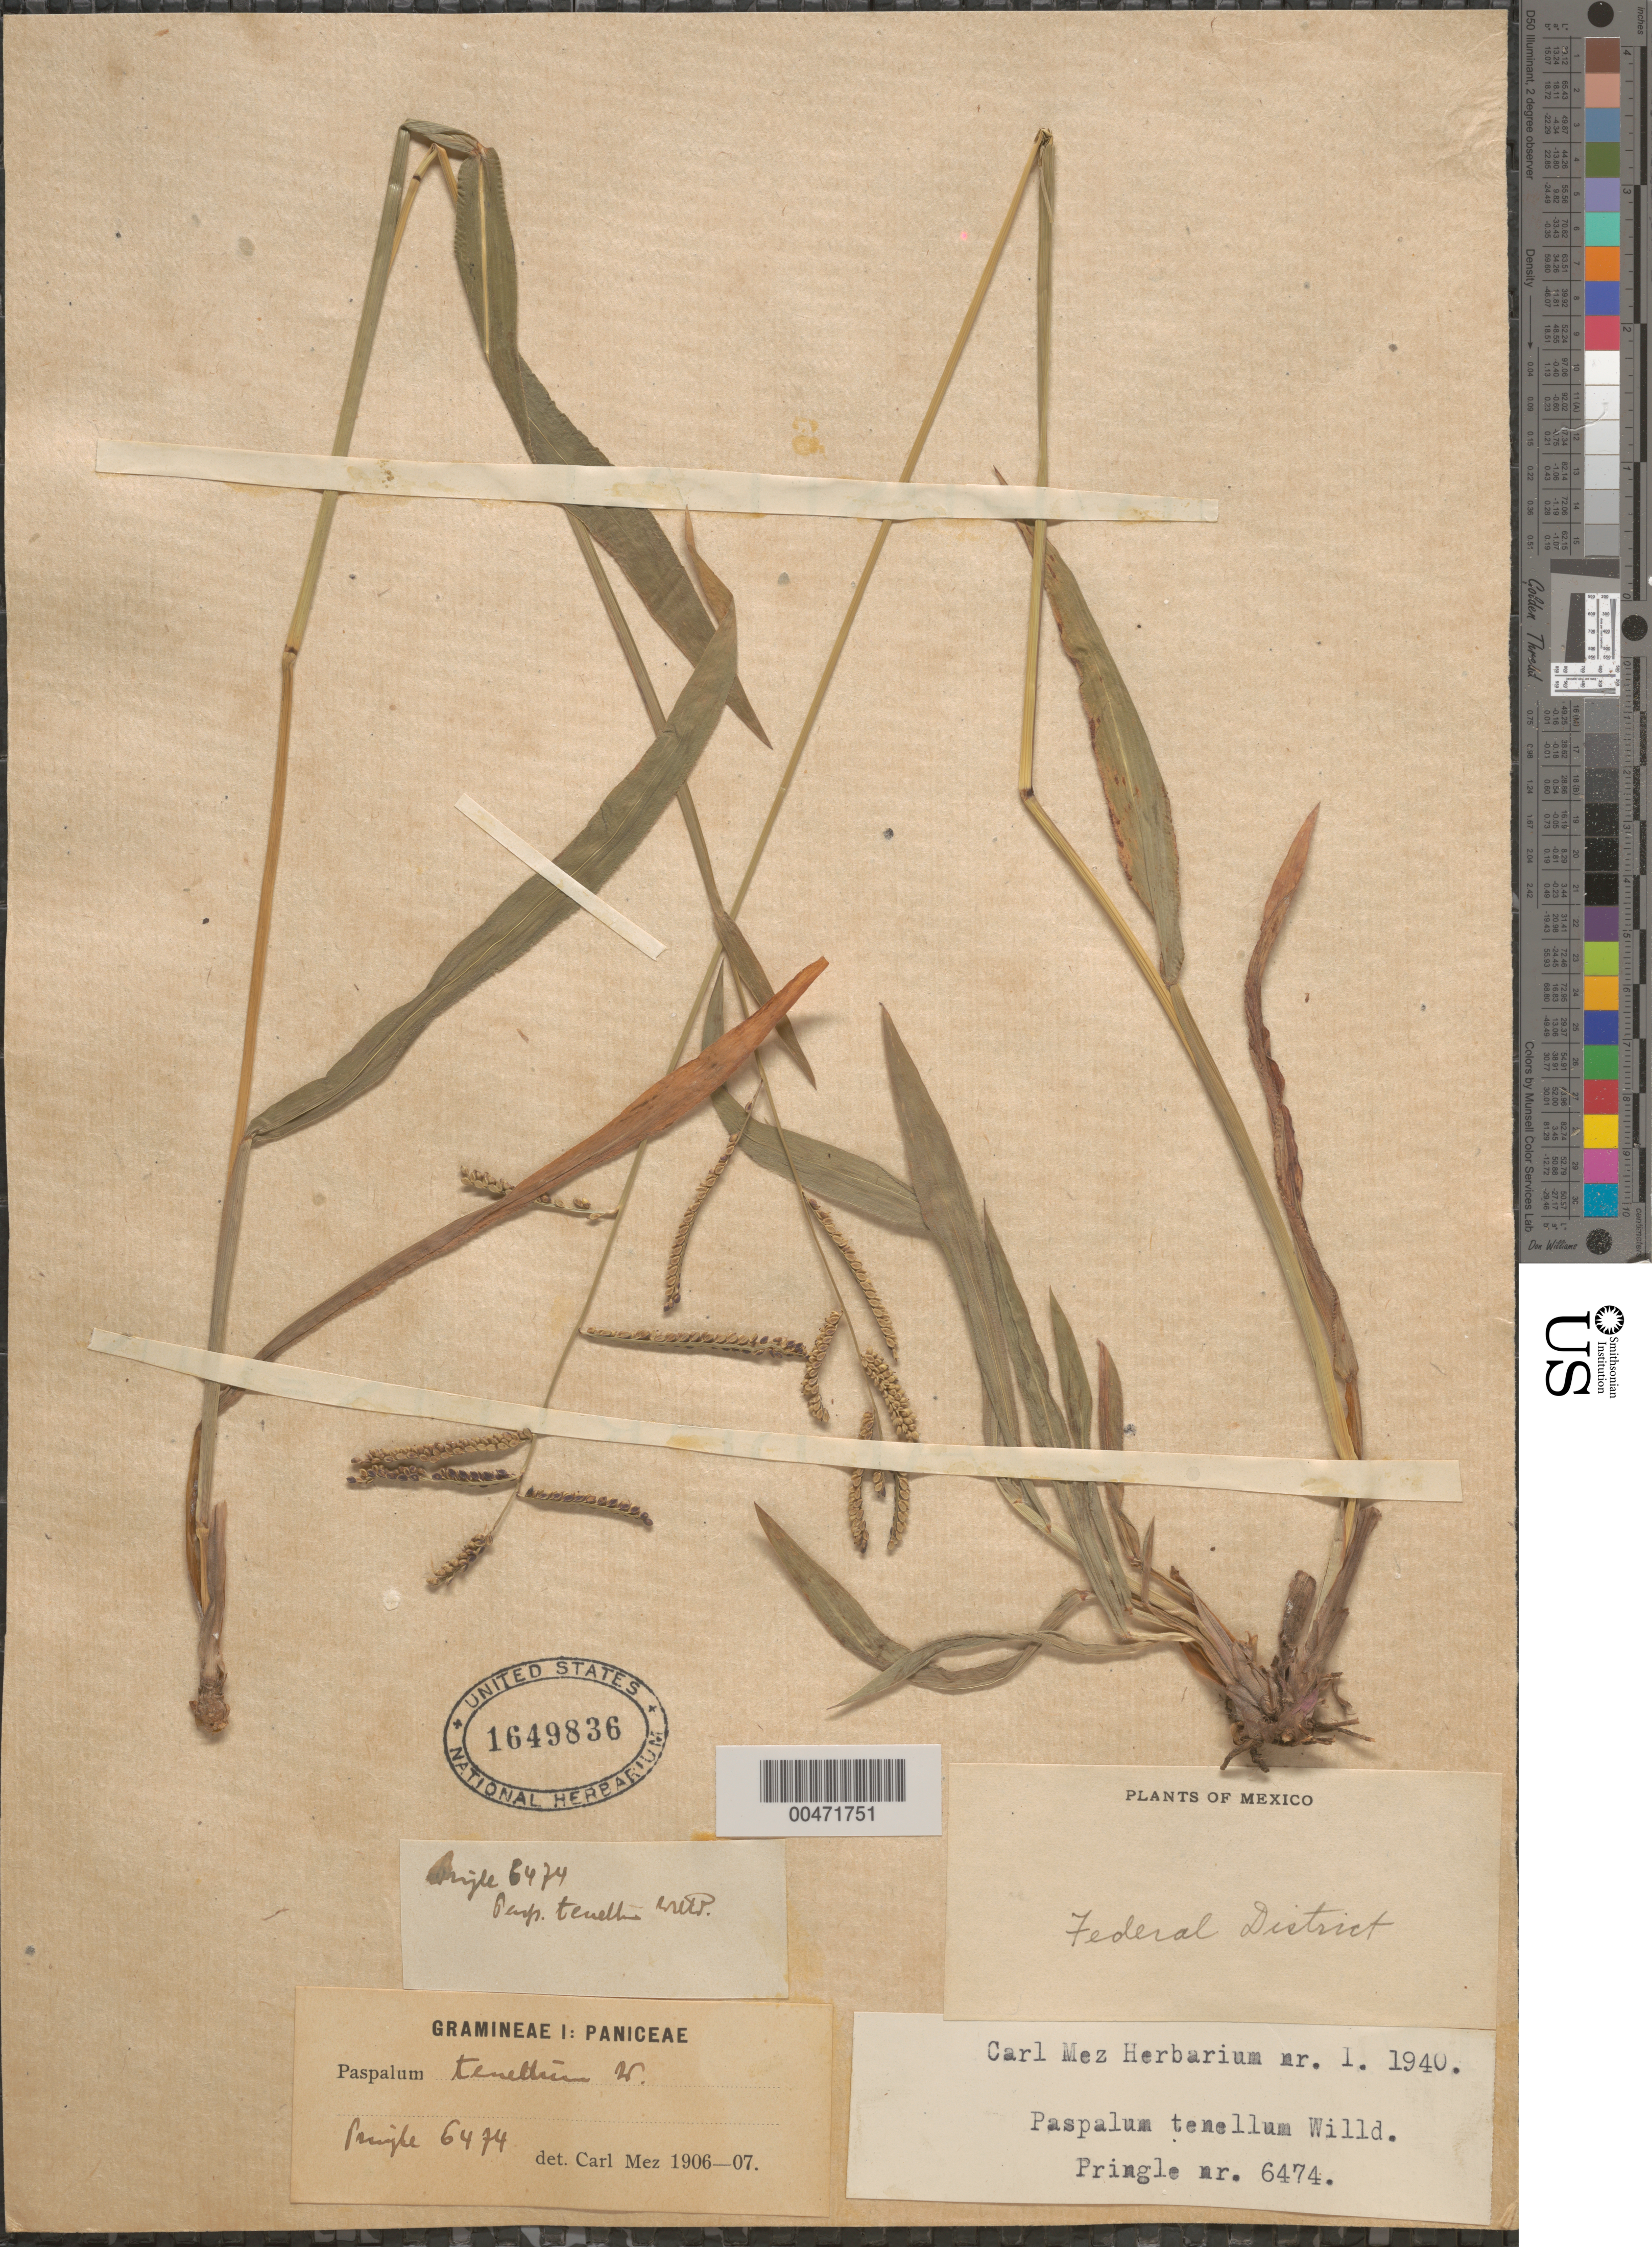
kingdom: Plantae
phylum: Tracheophyta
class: Liliopsida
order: Poales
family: Poaceae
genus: Paspalum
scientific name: Paspalum tenellum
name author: Willd.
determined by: Mez, C. C.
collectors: C. G. Pringle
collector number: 6474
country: Mexico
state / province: Distrito Federal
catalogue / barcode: US 1649836